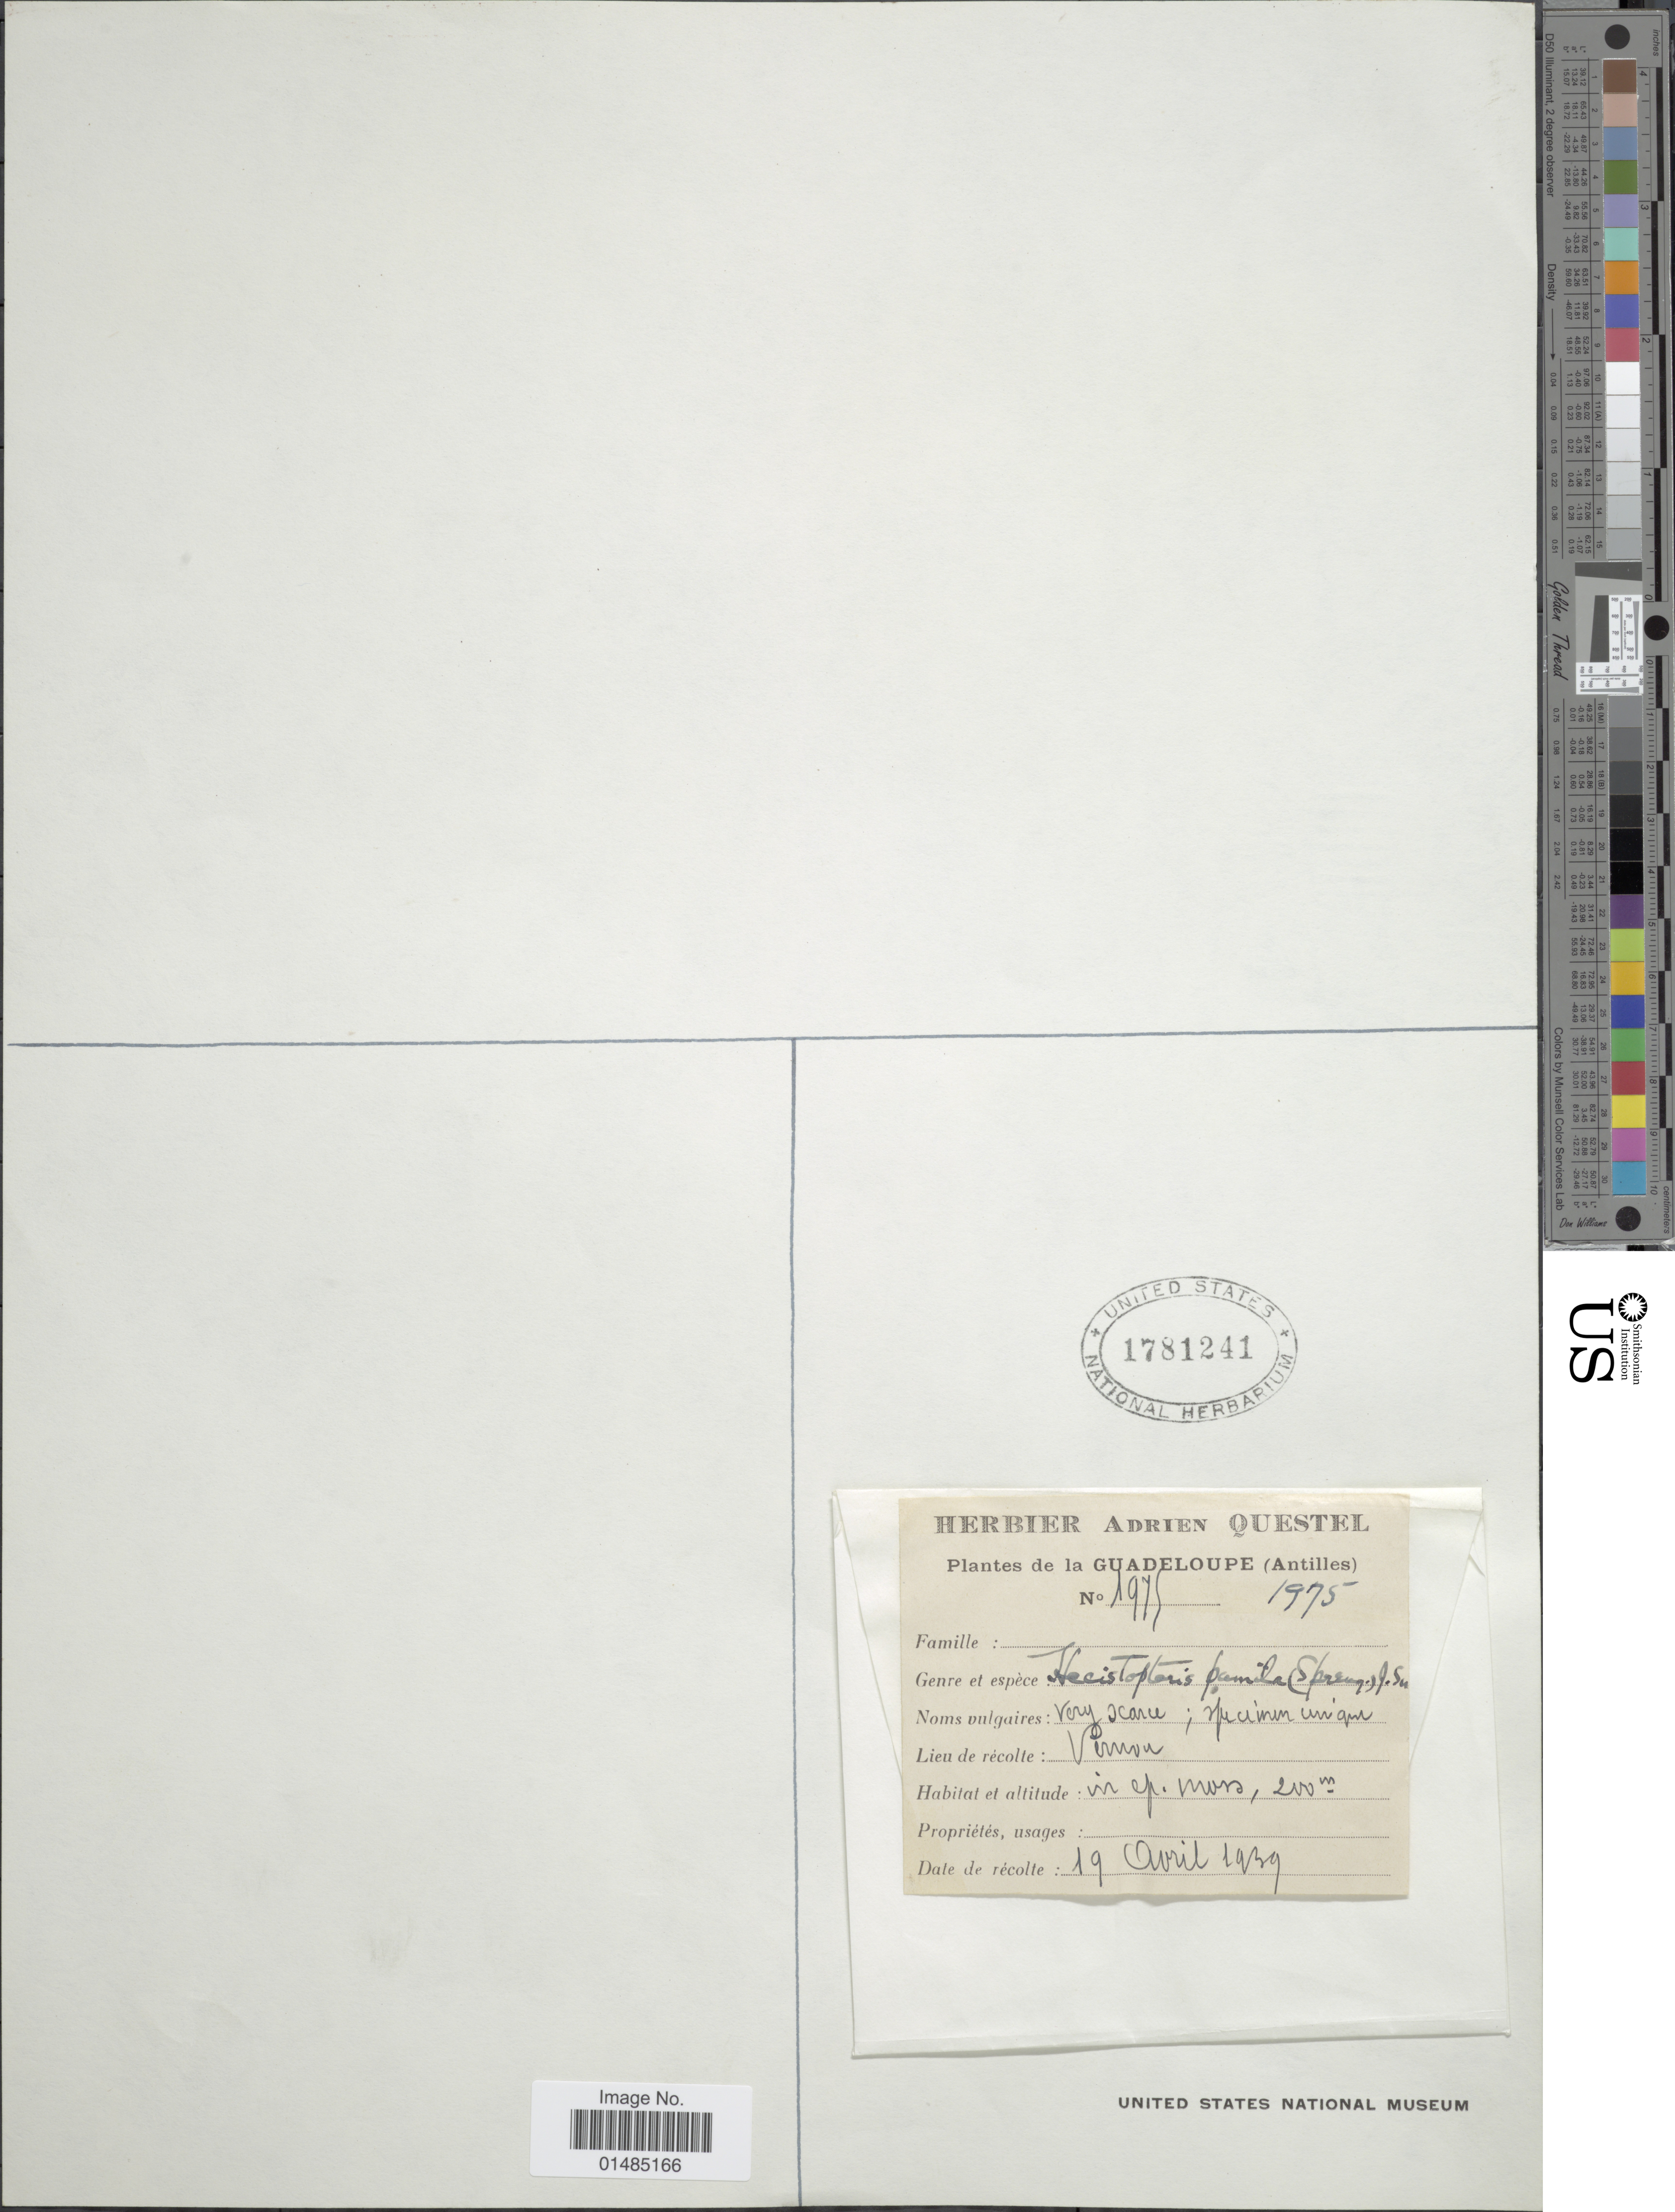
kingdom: Plantae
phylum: Tracheophyta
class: Polypodiopsida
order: Polypodiales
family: Pteridaceae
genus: Hecistopteris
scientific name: Hecistopteris pumila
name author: Christ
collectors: ex herb. A. Questal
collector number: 1975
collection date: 1939-04-19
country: Guadeloupe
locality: La Guadeloupe (Antilles), Vernou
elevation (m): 200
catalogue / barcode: US 1781241